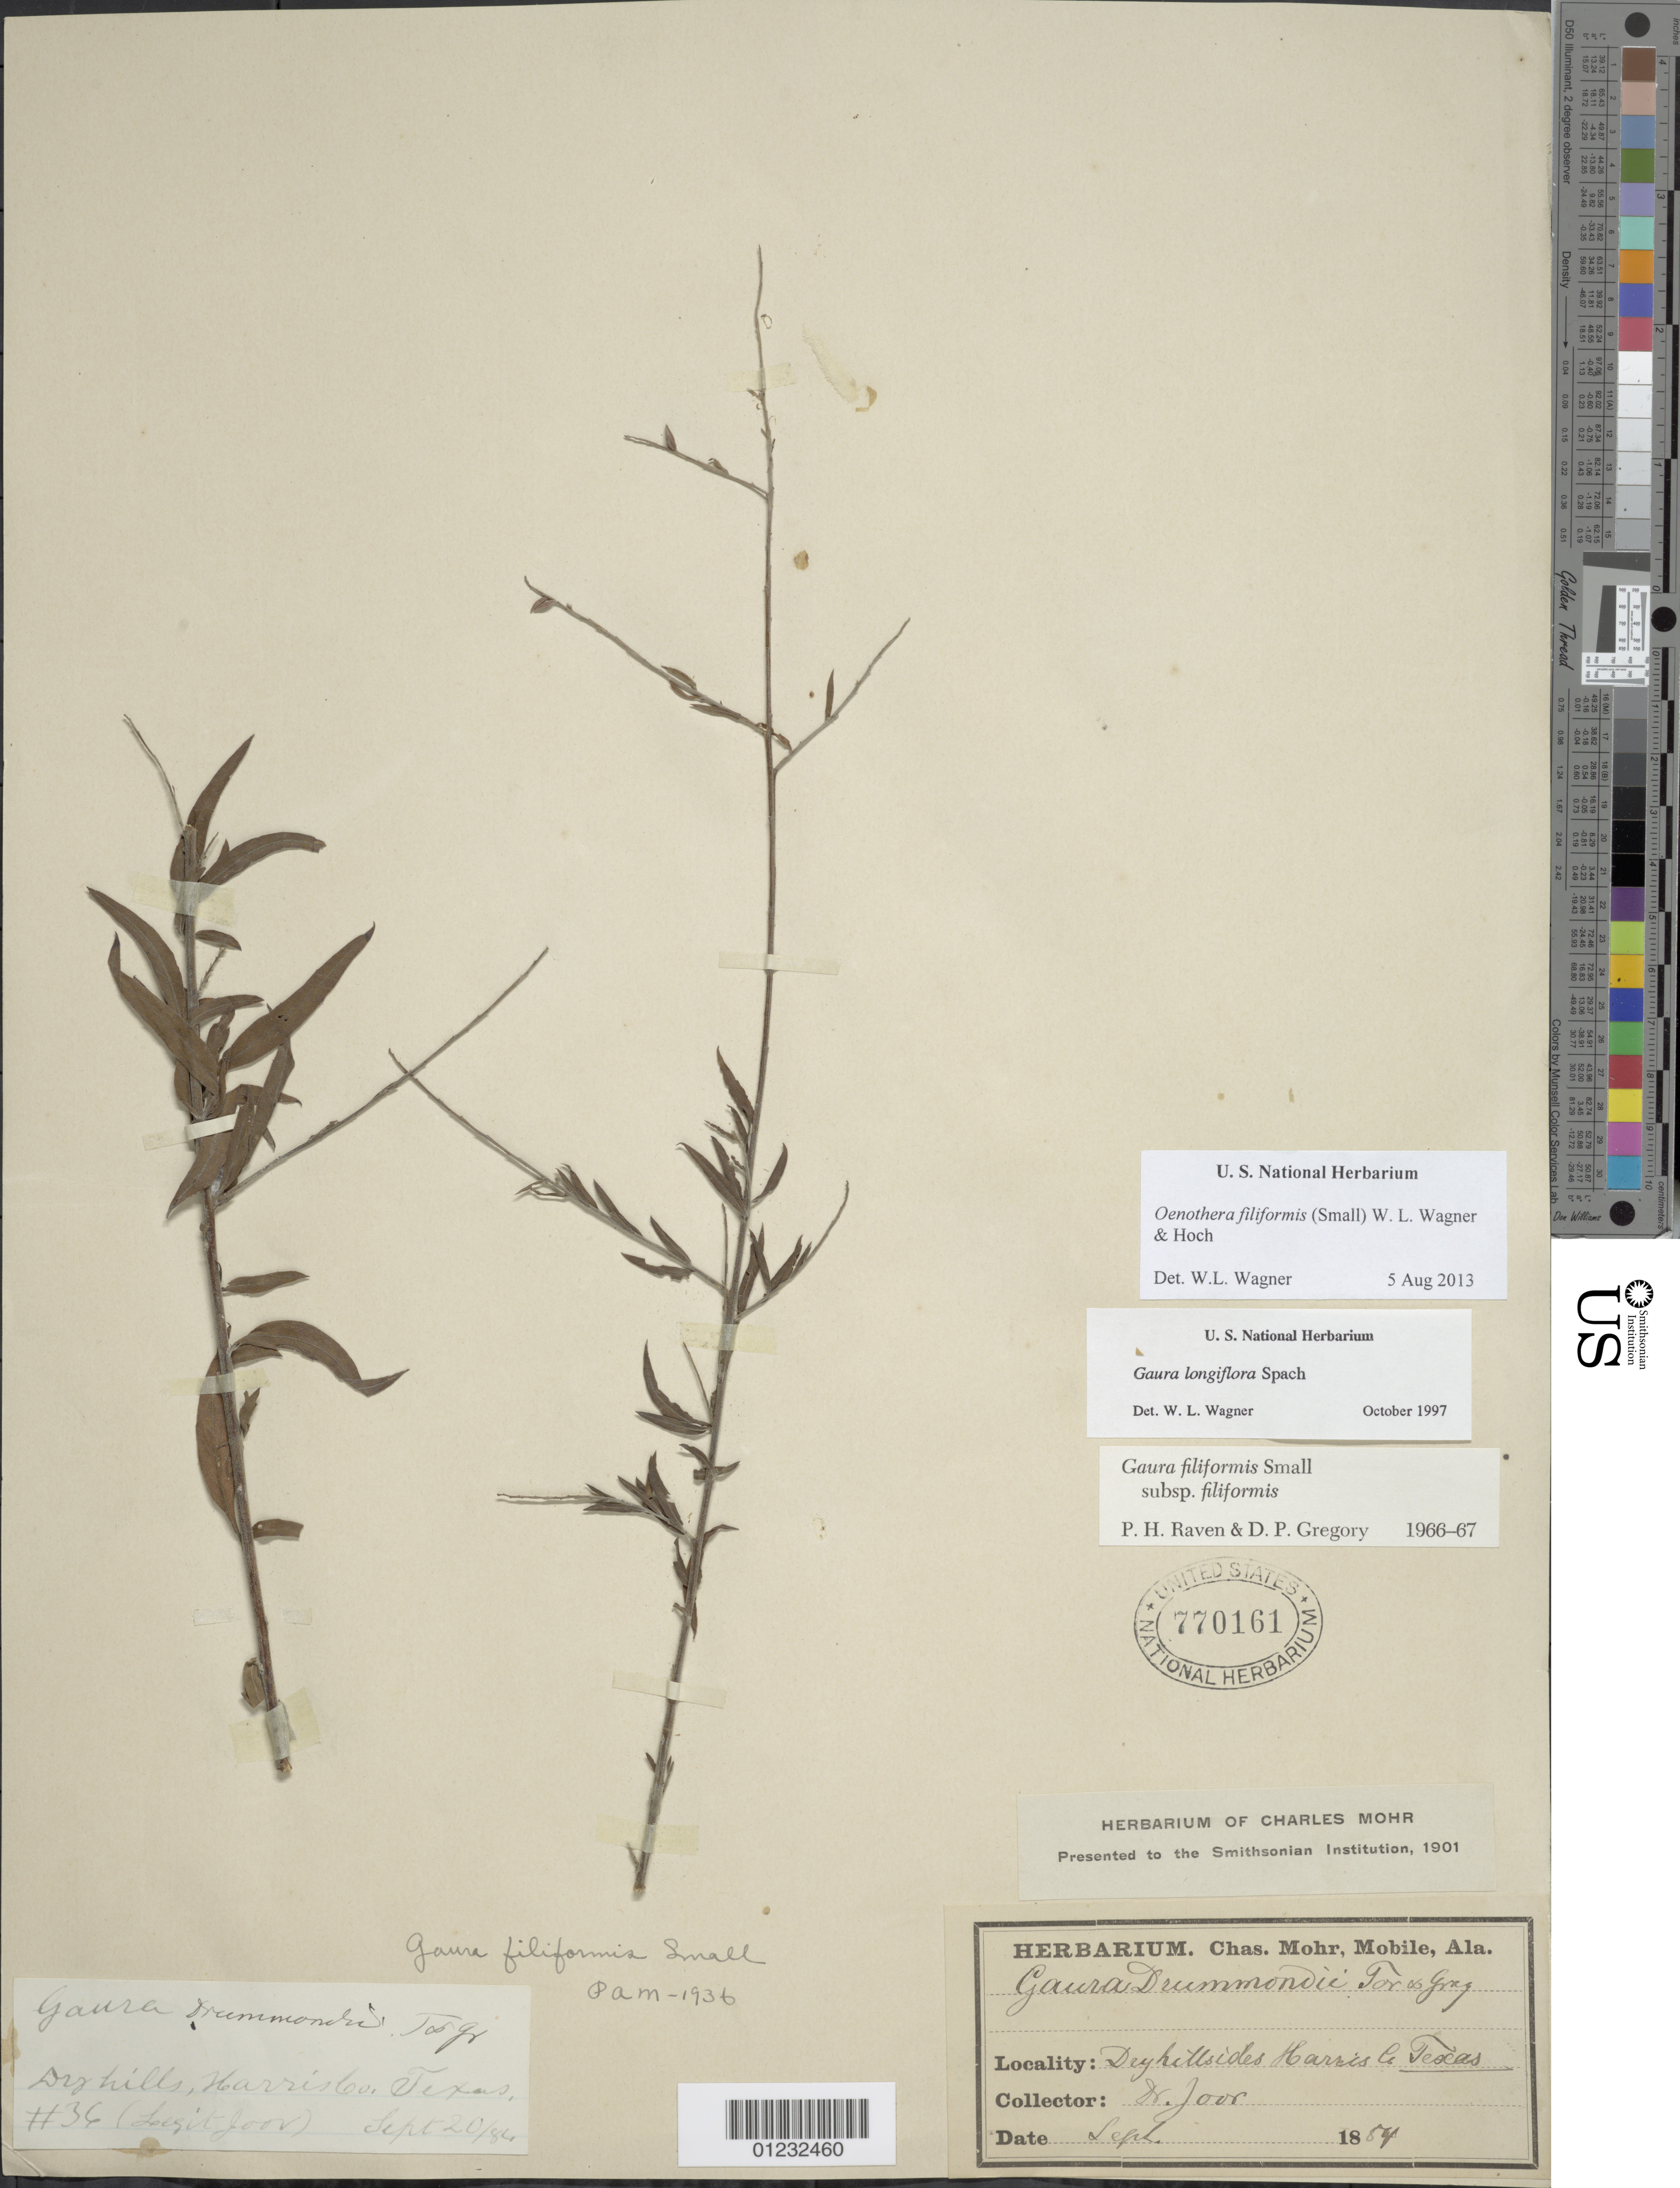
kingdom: Plantae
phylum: Tracheophyta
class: Magnoliopsida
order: Myrtales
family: Onagraceae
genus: Oenothera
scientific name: Oenothera filiformis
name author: (Small) W.L. Wagner & Hoch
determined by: Wagner, W. L., (BOT), Smithsonian Institution - National Museum of Natural History (UNITED STATES)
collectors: -. Joor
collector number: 36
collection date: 1884-09-20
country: United States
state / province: Texas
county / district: Harris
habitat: Dry hillsides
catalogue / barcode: US 770161